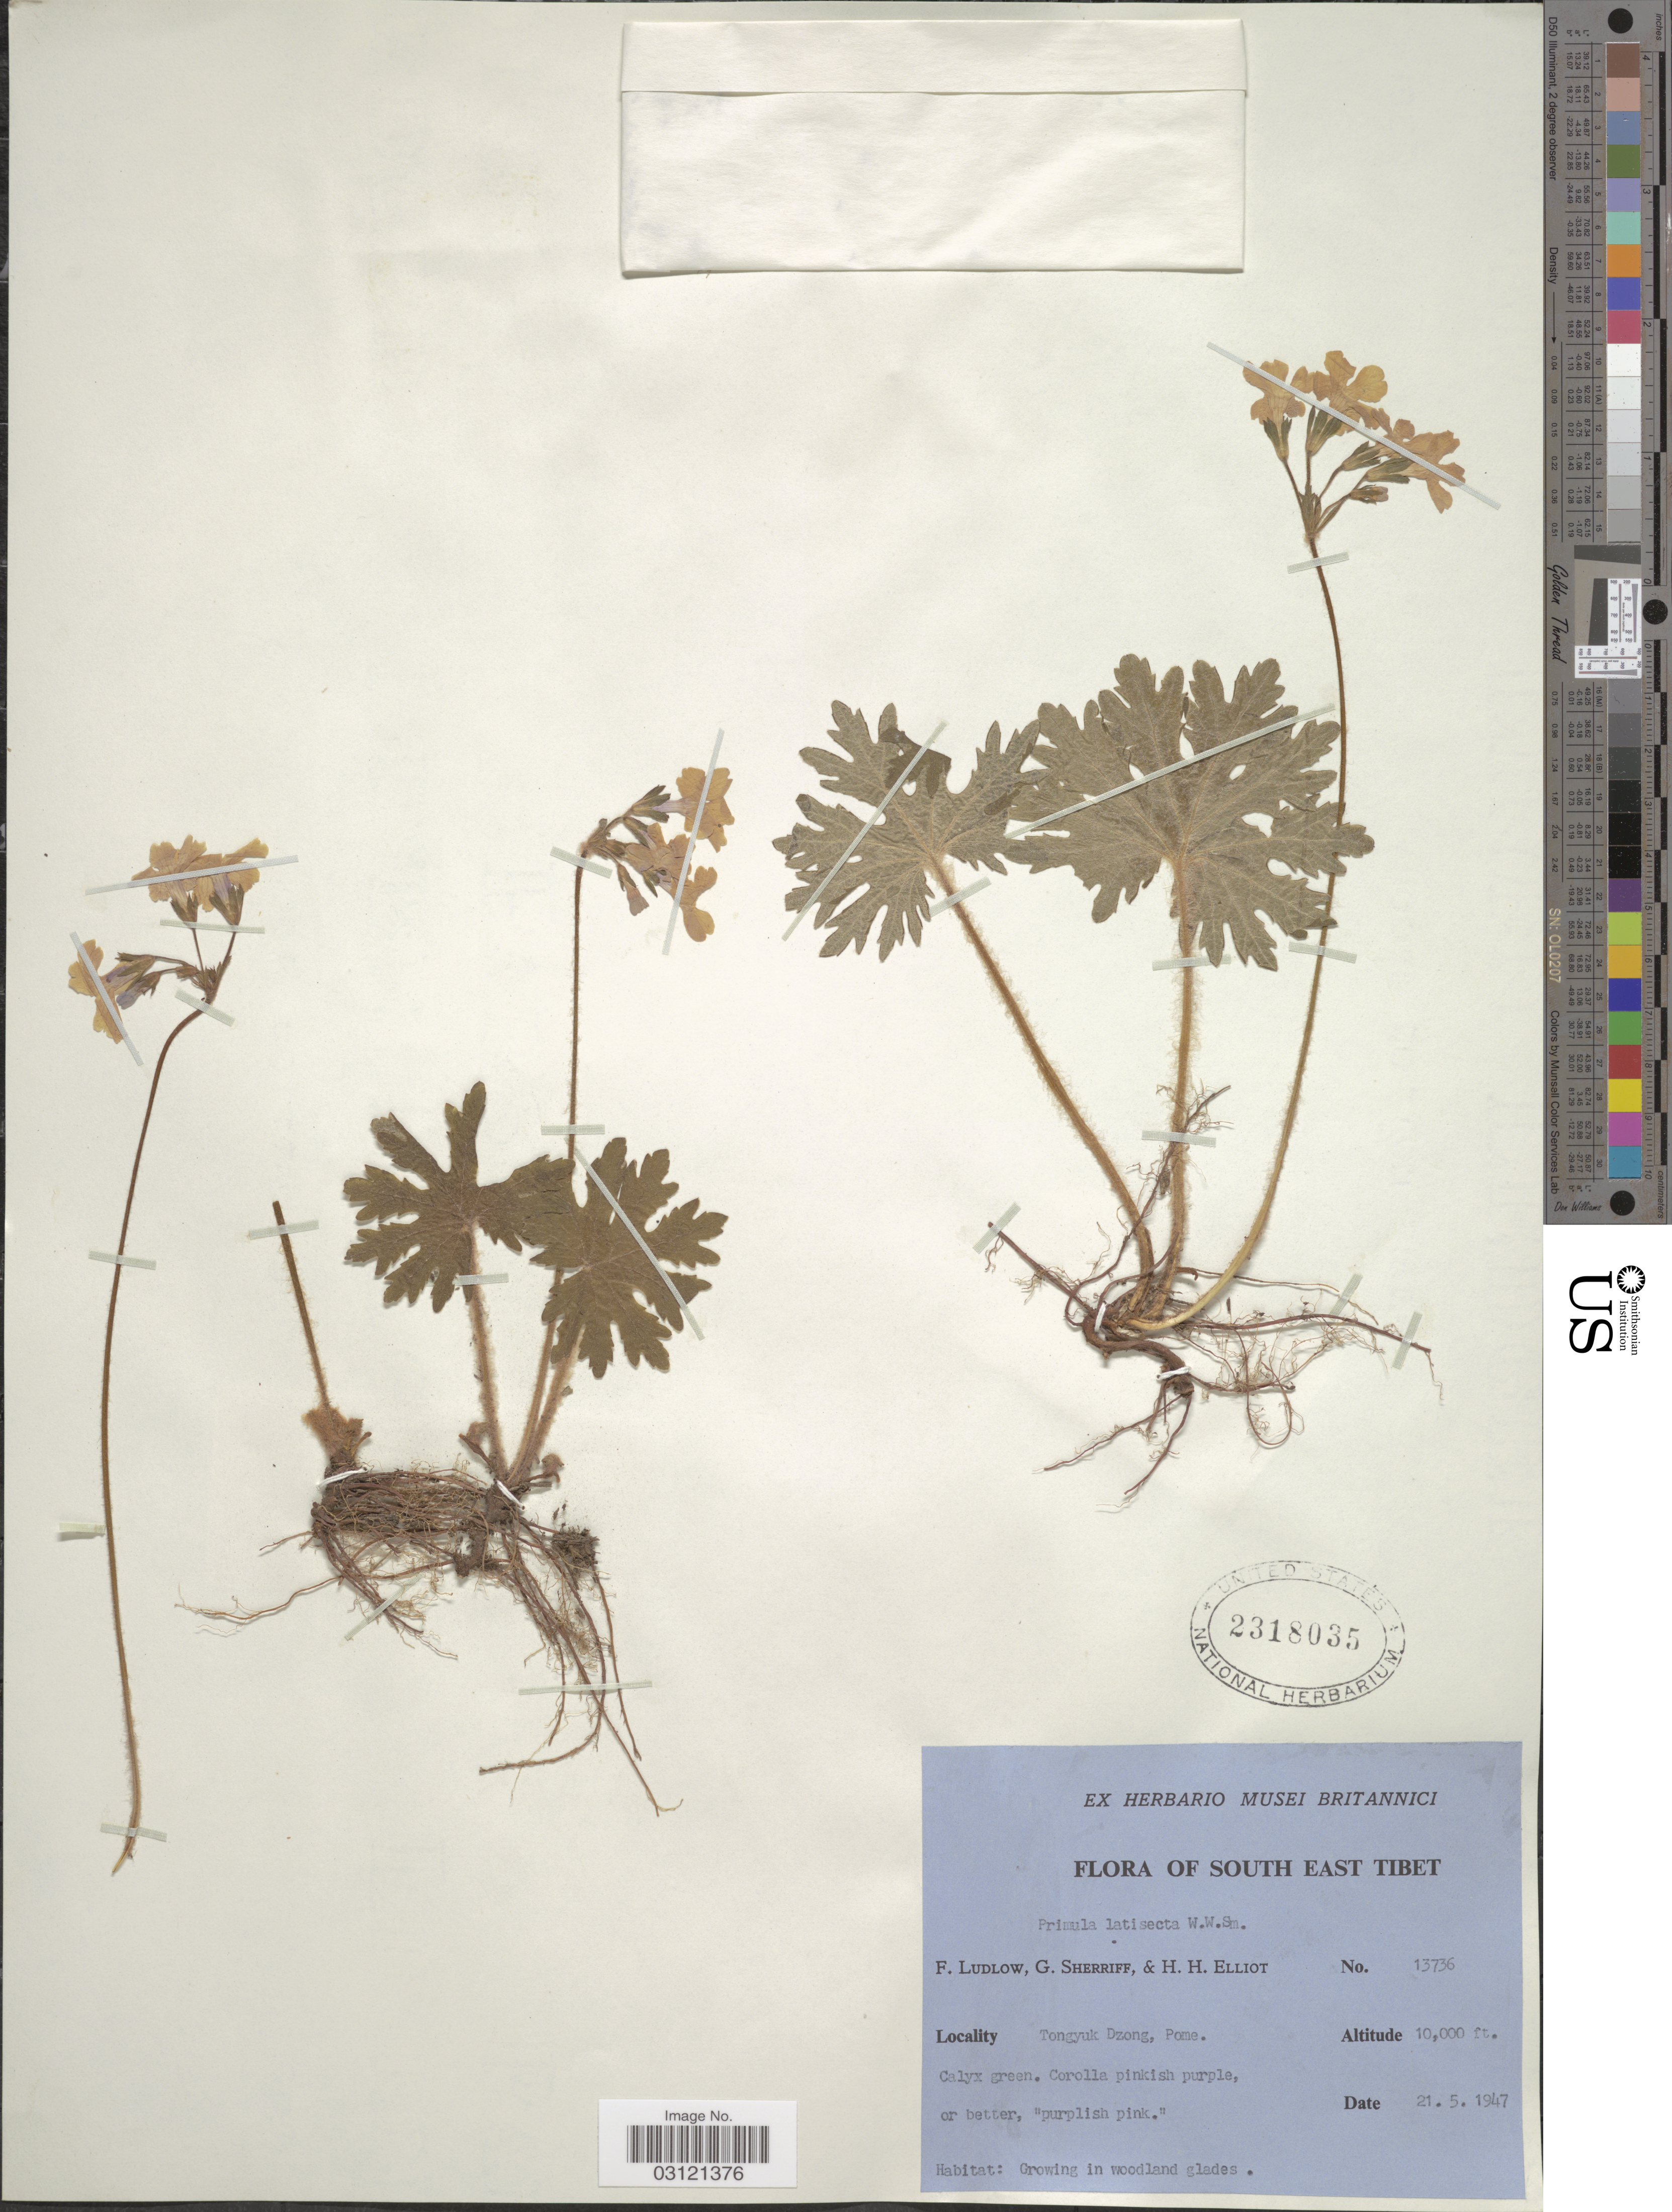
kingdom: Plantae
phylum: Tracheophyta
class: Magnoliopsida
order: Ericales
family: Primulaceae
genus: Primula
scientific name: Primula latisecta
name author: W.W. Sm.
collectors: F. Ludlow, G. Sherriff & H. H. Elliot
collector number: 13736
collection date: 1947-05-21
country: China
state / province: Xizang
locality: South East Tibet. Tongyuk Dzong, Pome.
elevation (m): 3048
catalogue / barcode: US 2318035